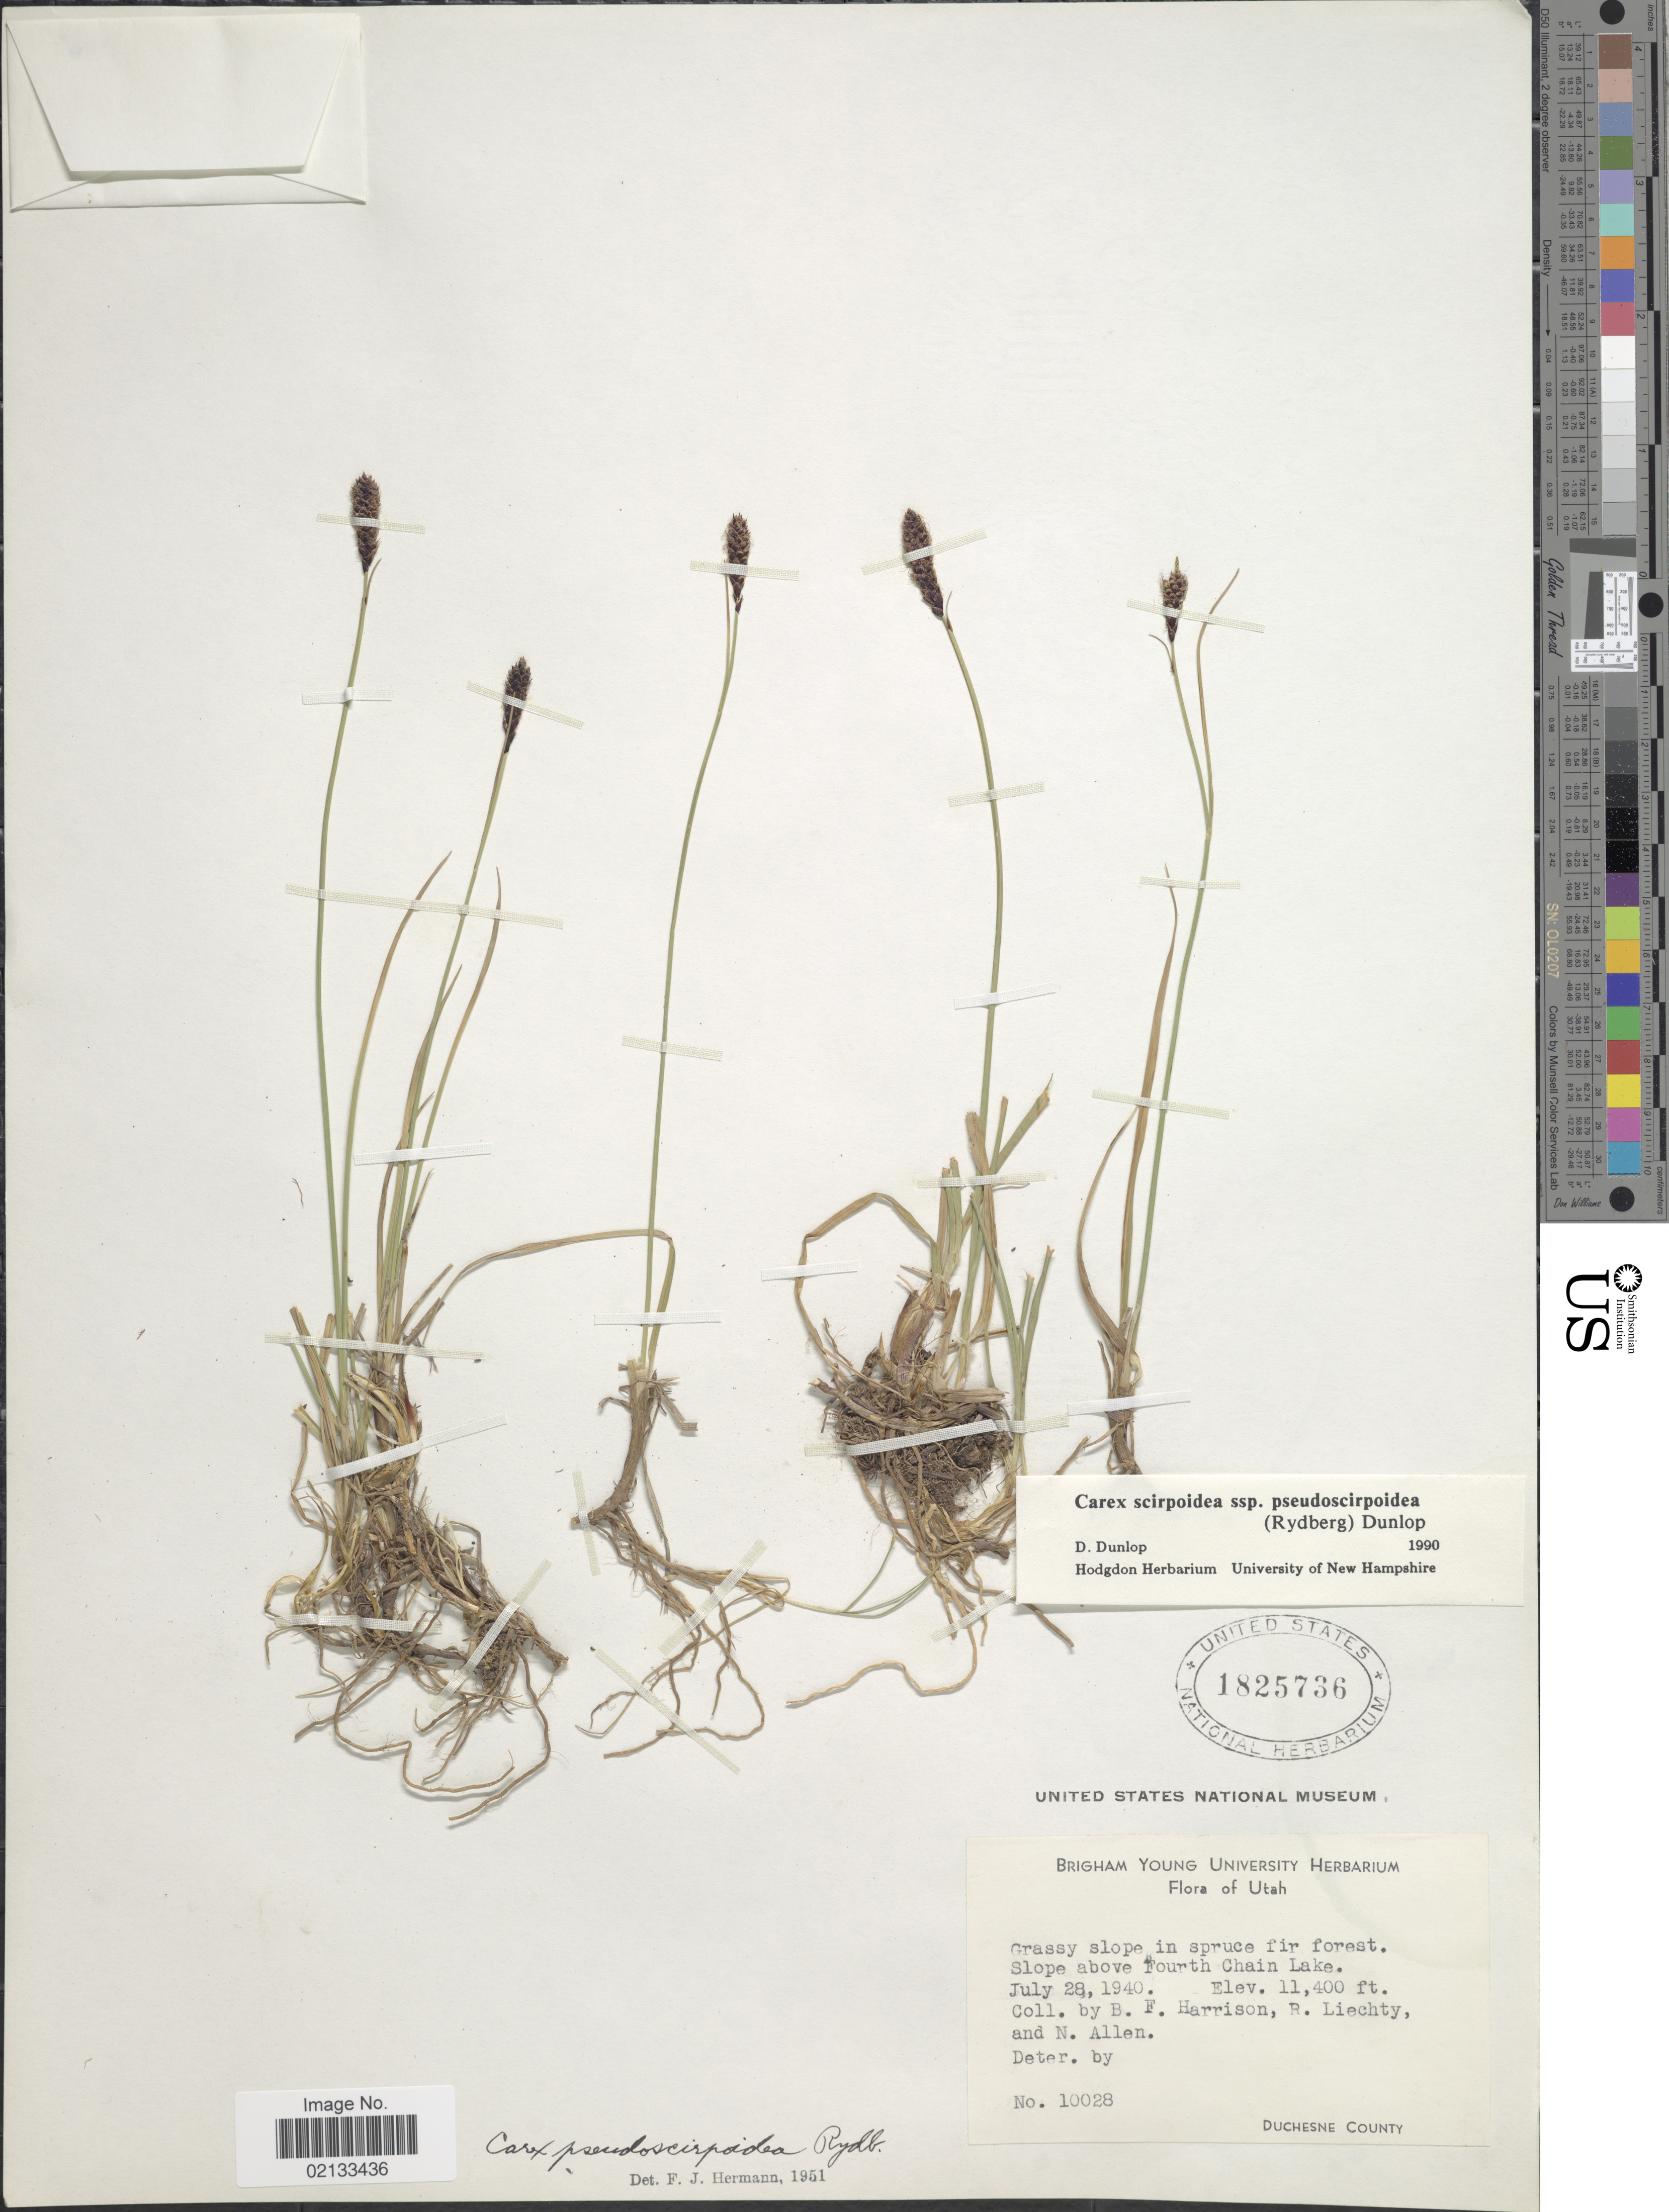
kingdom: Plantae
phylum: Tracheophyta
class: Liliopsida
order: Poales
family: Cyperaceae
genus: Carex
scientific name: Carex scirpoidea subsp. pseudoscirpoidea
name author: (Rydb.) Dunlop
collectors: B. F. Harrison, R. Liechty & N. Allen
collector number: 10028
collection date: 1940-07-28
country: United States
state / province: Utah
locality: Slope above Fourth Chain Lake, Duchesne County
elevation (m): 3475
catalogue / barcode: US 1825736